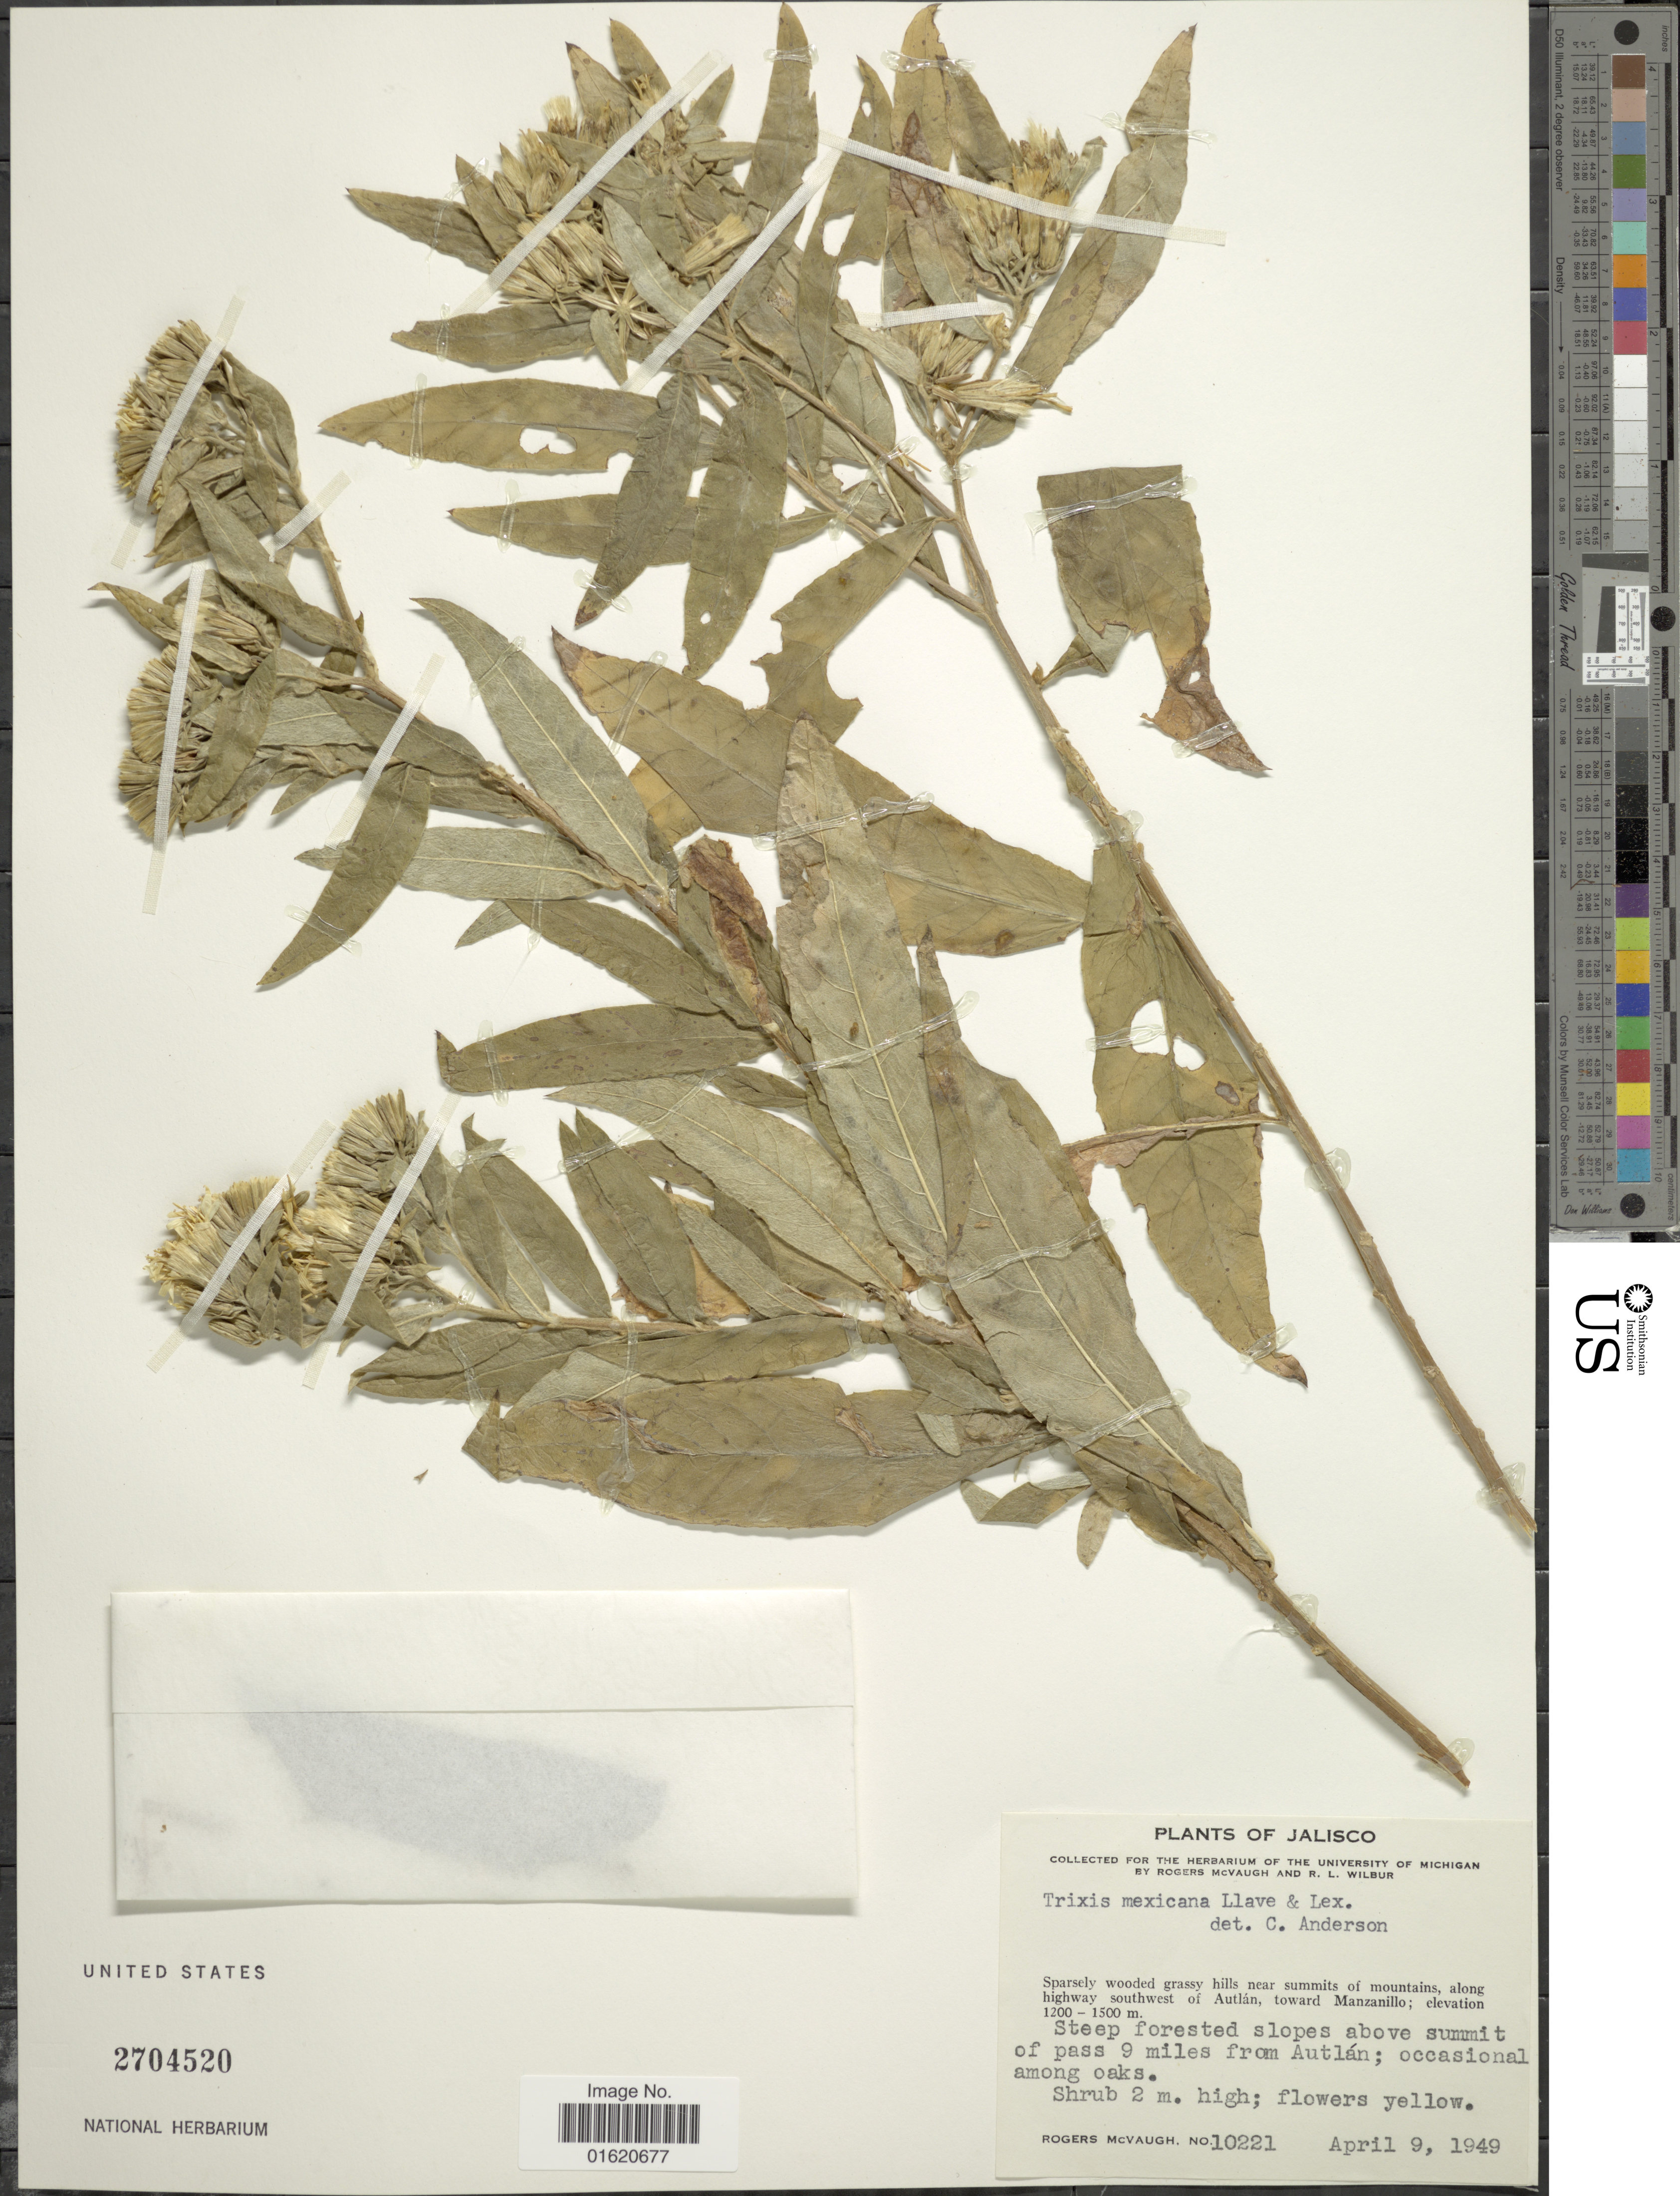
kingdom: Plantae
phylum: Tracheophyta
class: Magnoliopsida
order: Asterales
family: Asteraceae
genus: Trixis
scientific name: Trixis mexicana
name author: Lex.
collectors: R. McVaugh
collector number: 10221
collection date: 1949-04-09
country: Mexico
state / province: Jalisco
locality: Sparsely woodoed grassy hills near summits of moutains, along highway southwest of Autlán, toward Manzanillo, steeo forested slopes above summit of pas 9 miles from Autlán; occasional among oaks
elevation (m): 1200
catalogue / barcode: US 2704520